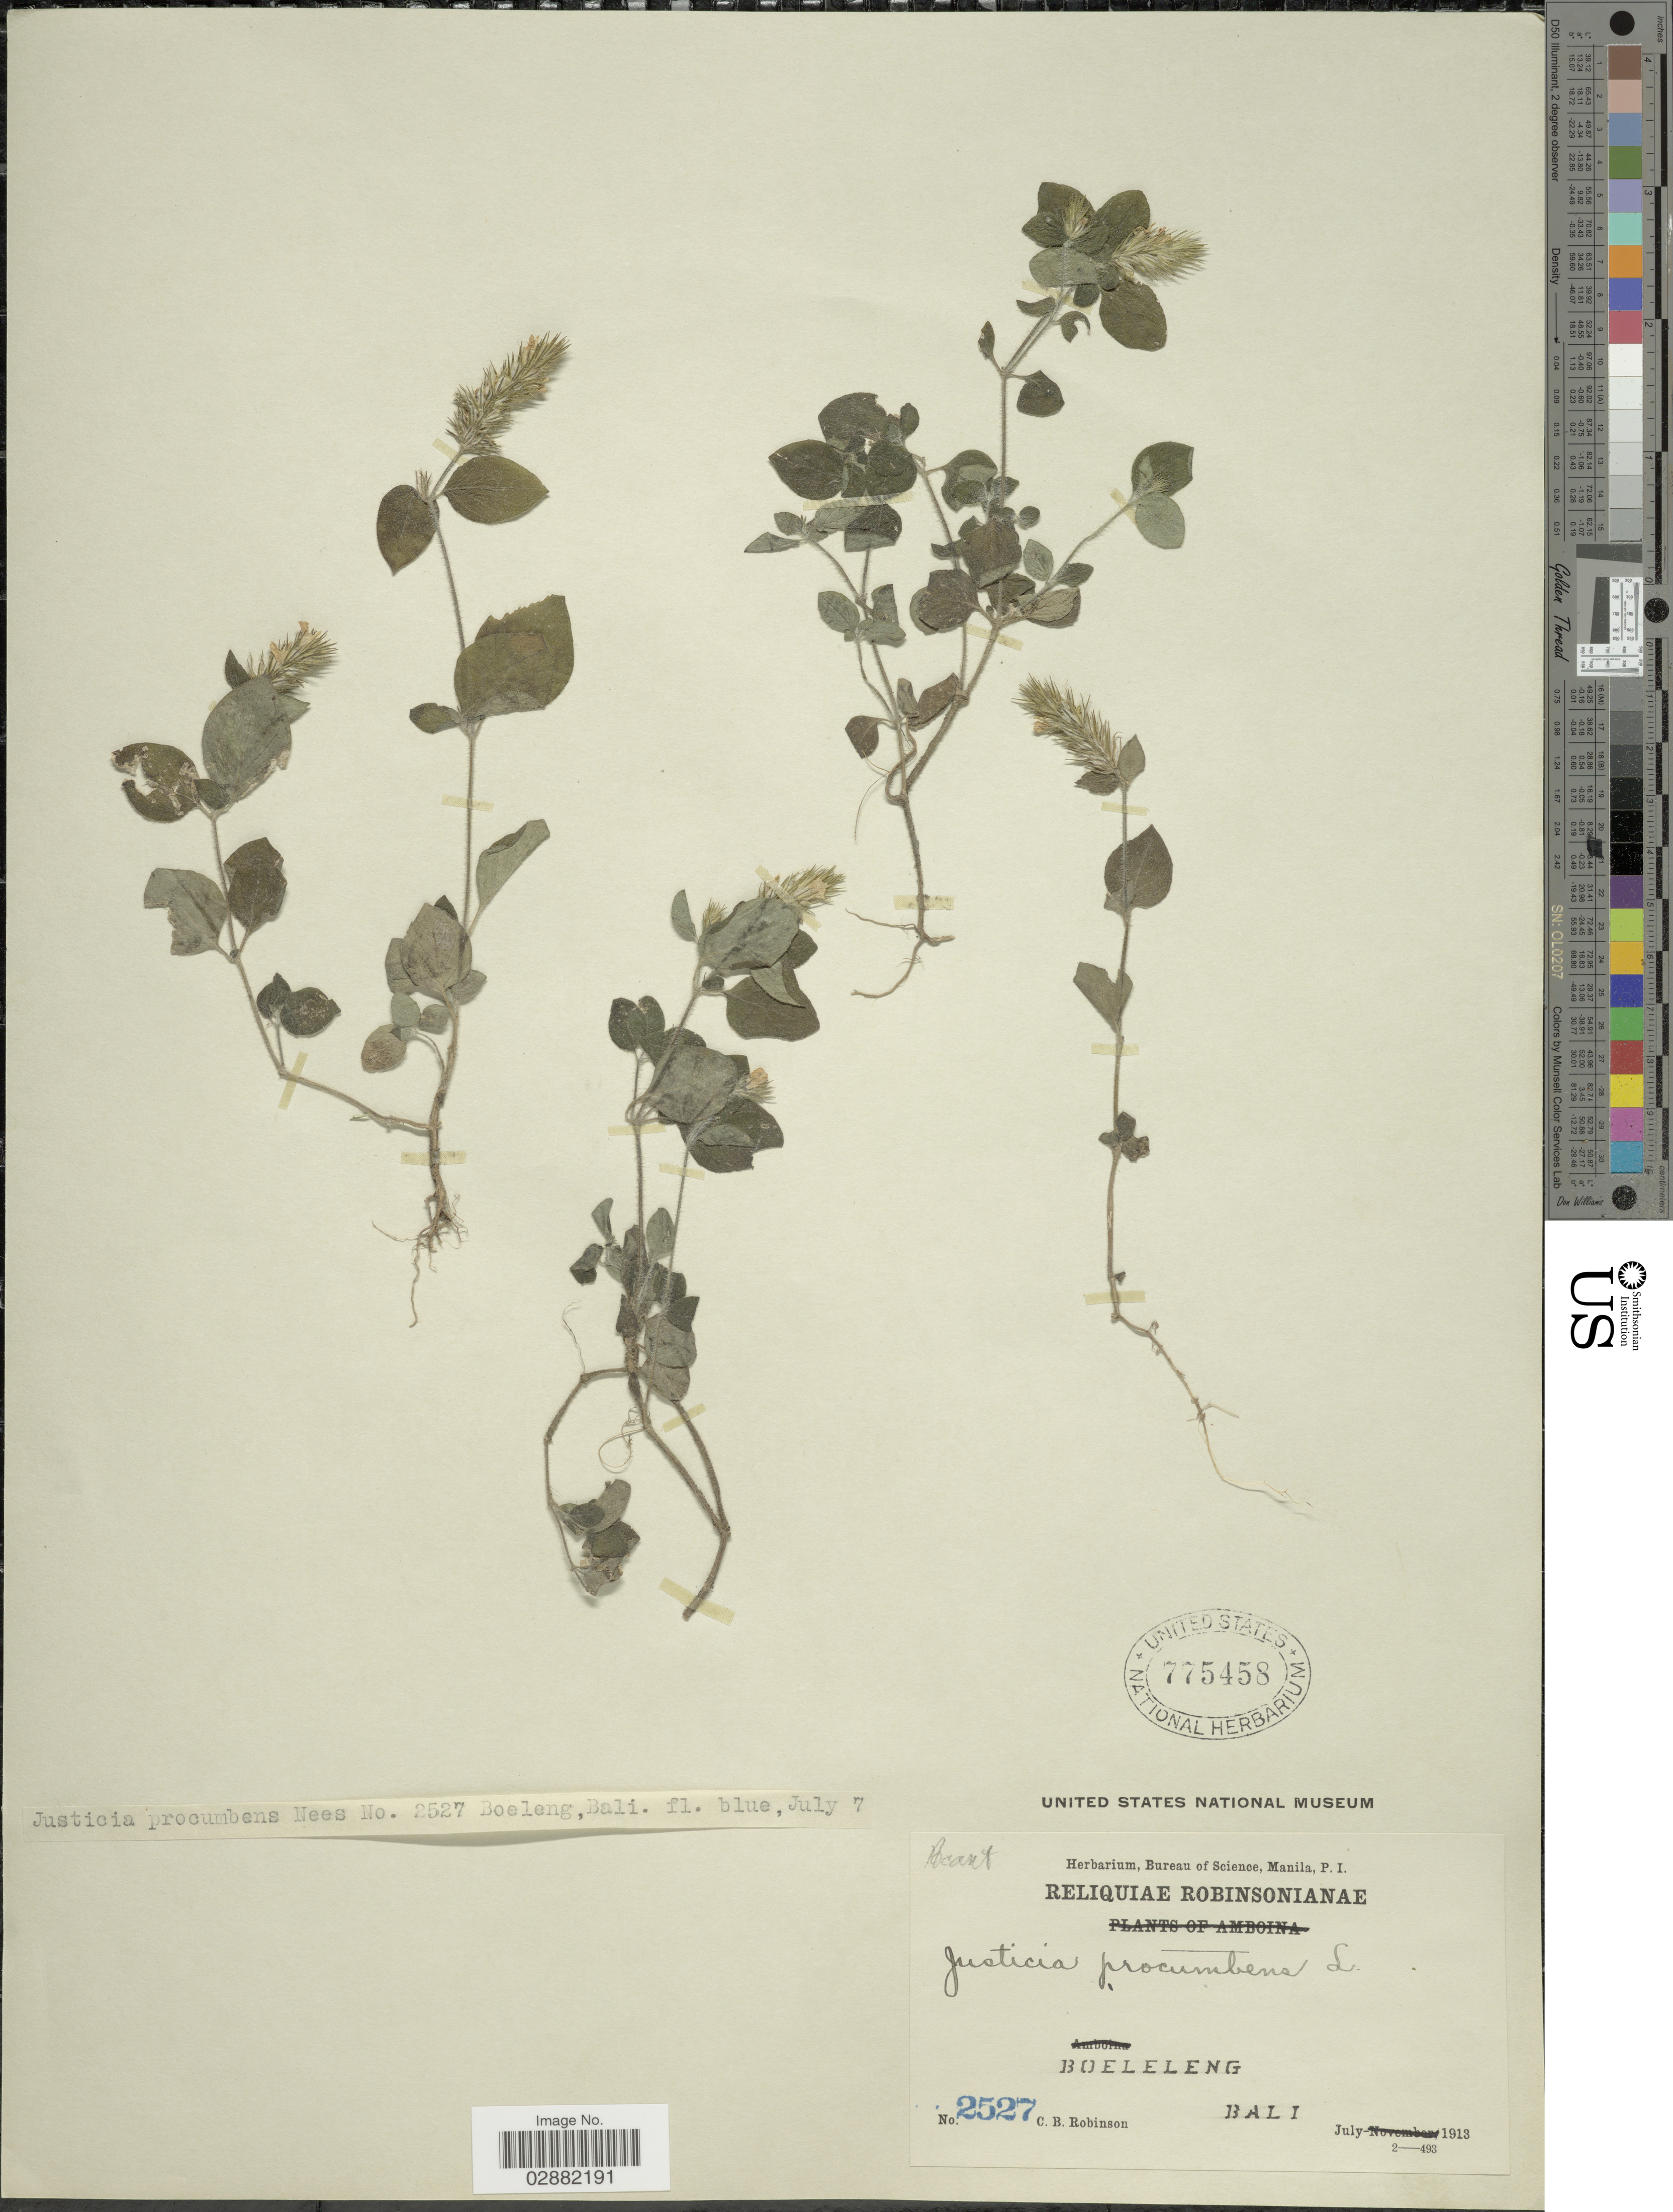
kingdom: Plantae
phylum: Tracheophyta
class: Magnoliopsida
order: Lamiales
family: Acanthaceae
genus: Justicia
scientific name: Justicia procumbens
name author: L.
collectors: C. Robinson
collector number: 2527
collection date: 1913-07-07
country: Indonesia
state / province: Nusa Tenggara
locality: Boeleleng. Bali.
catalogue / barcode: US 775458